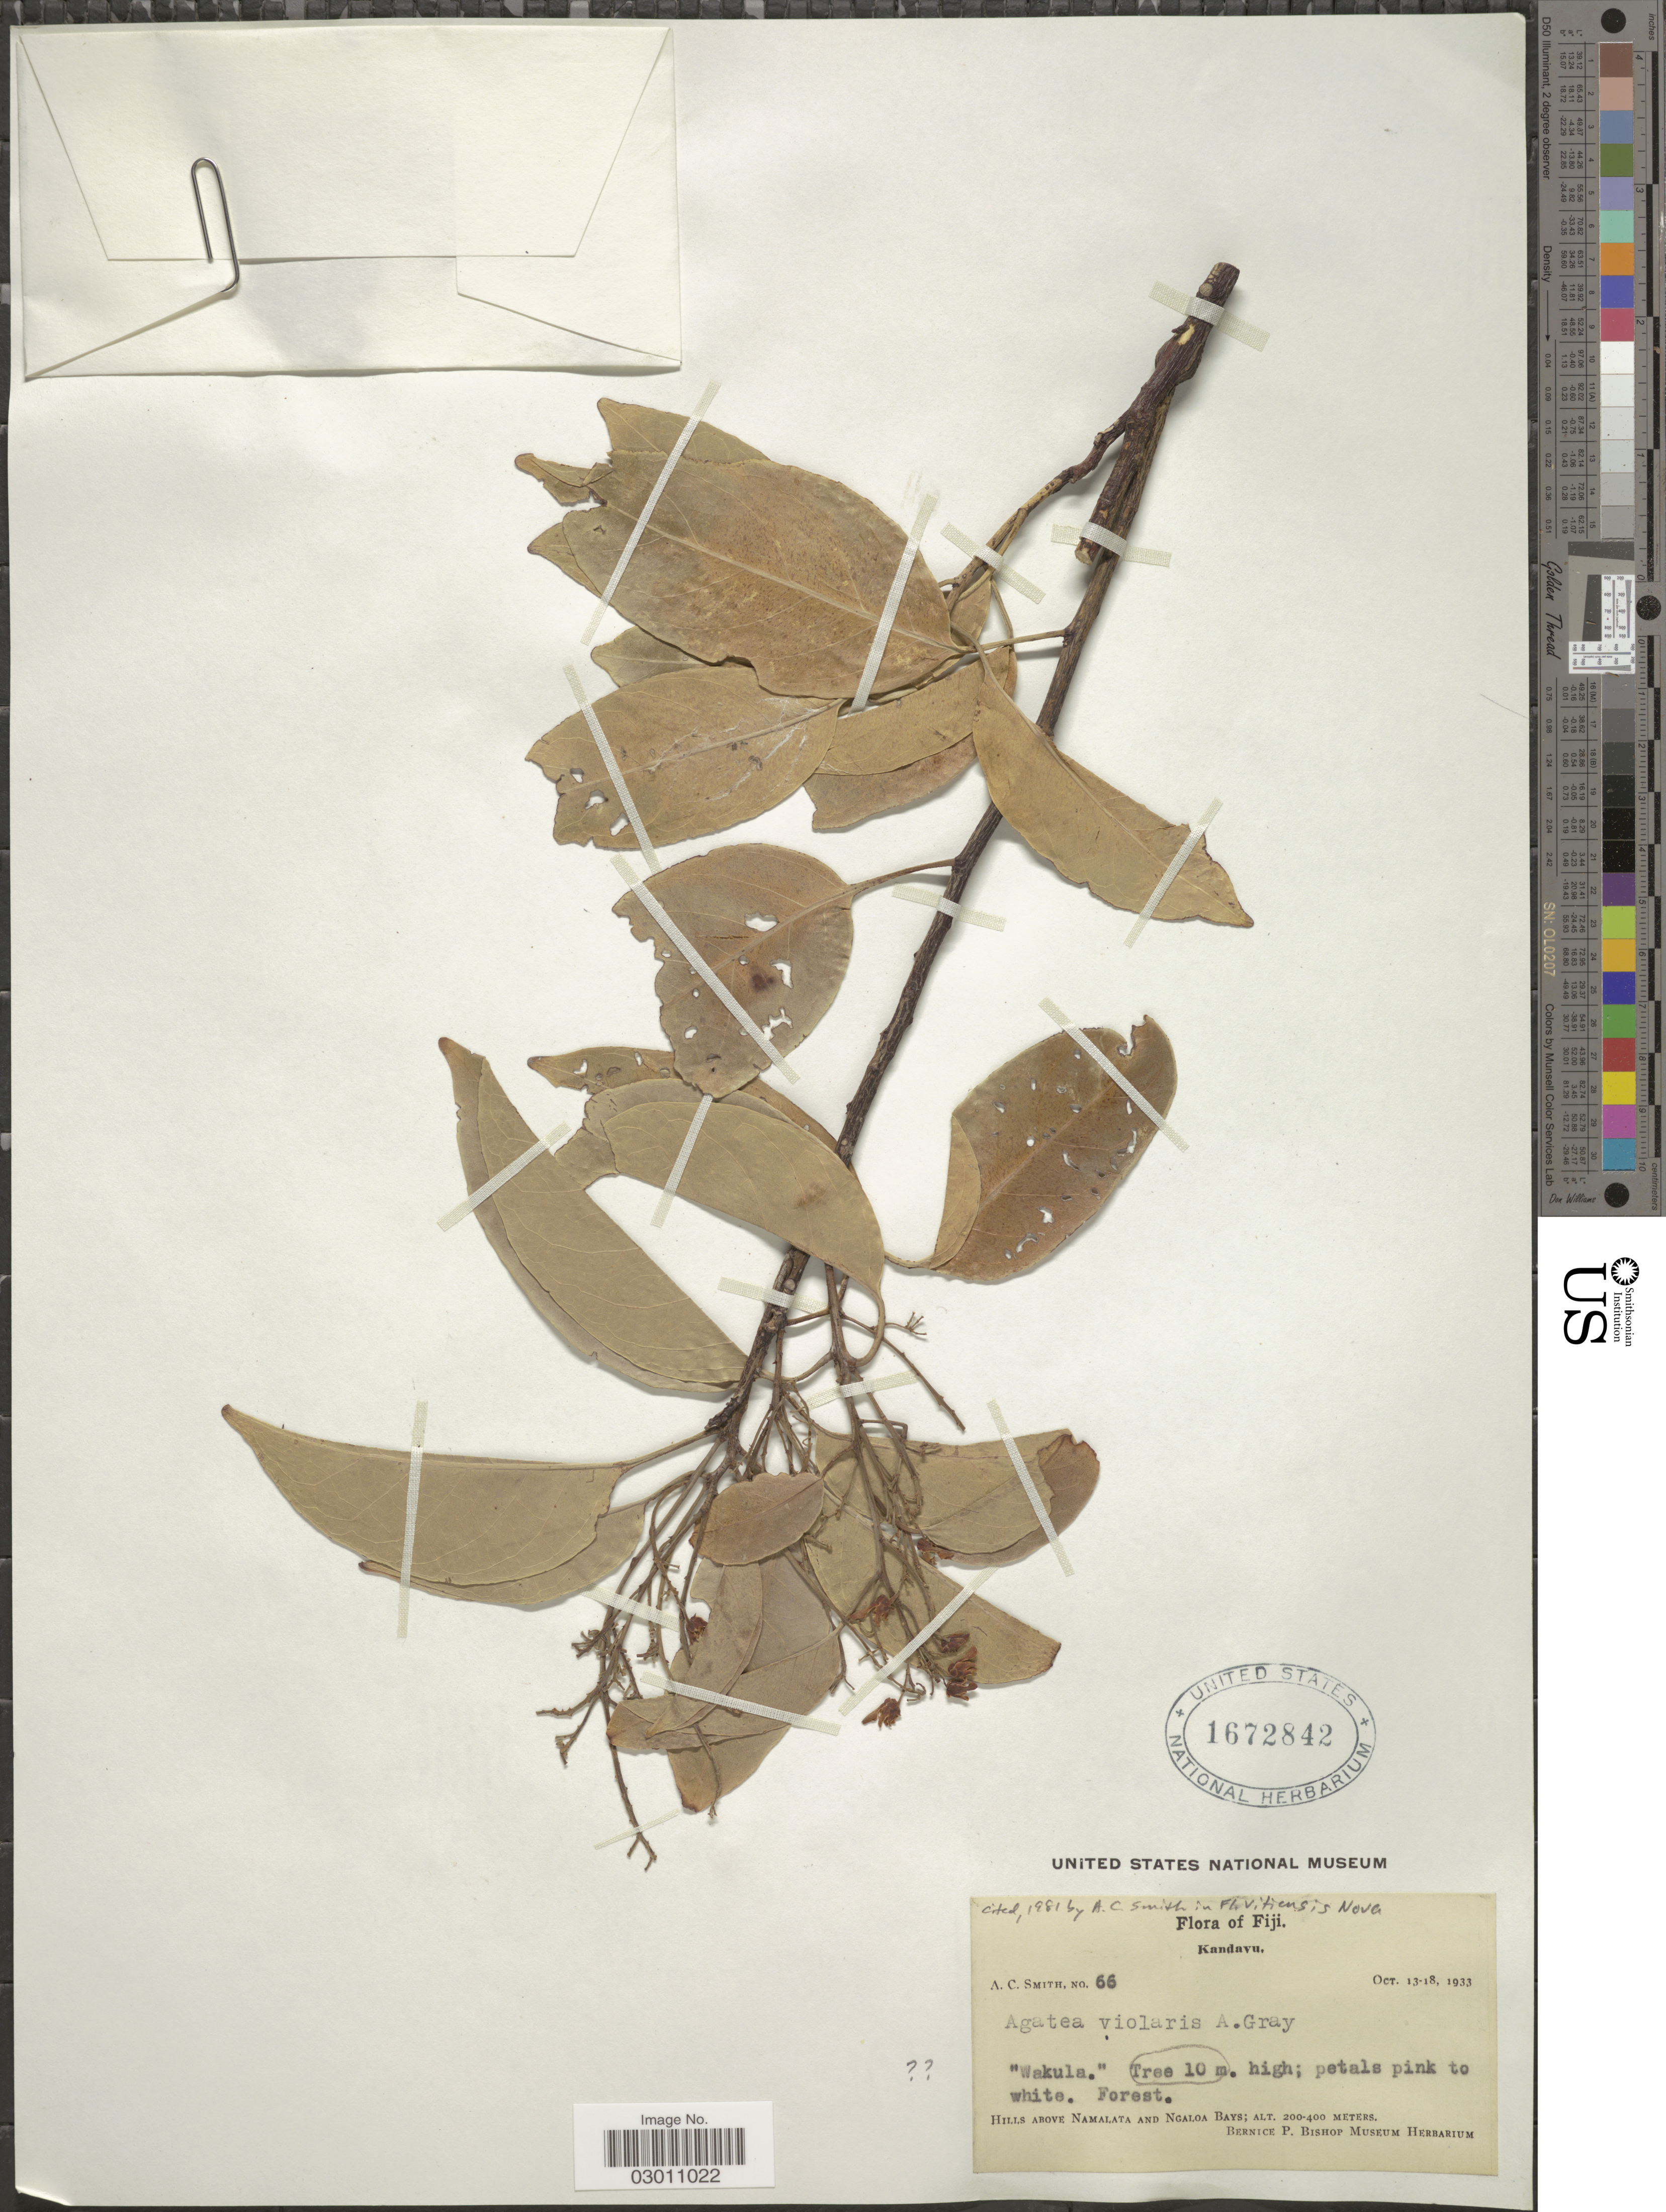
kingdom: Plantae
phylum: Tracheophyta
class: Magnoliopsida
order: Malpighiales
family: Violaceae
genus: Agatea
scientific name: Agatea violaris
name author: A. Gray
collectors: A. C. Smith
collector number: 66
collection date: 1933-10-13/1933-10-18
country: Fiji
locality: Kandavu. Hills above Namalata and Ngaloa Bays.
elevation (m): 200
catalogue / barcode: US 1672842